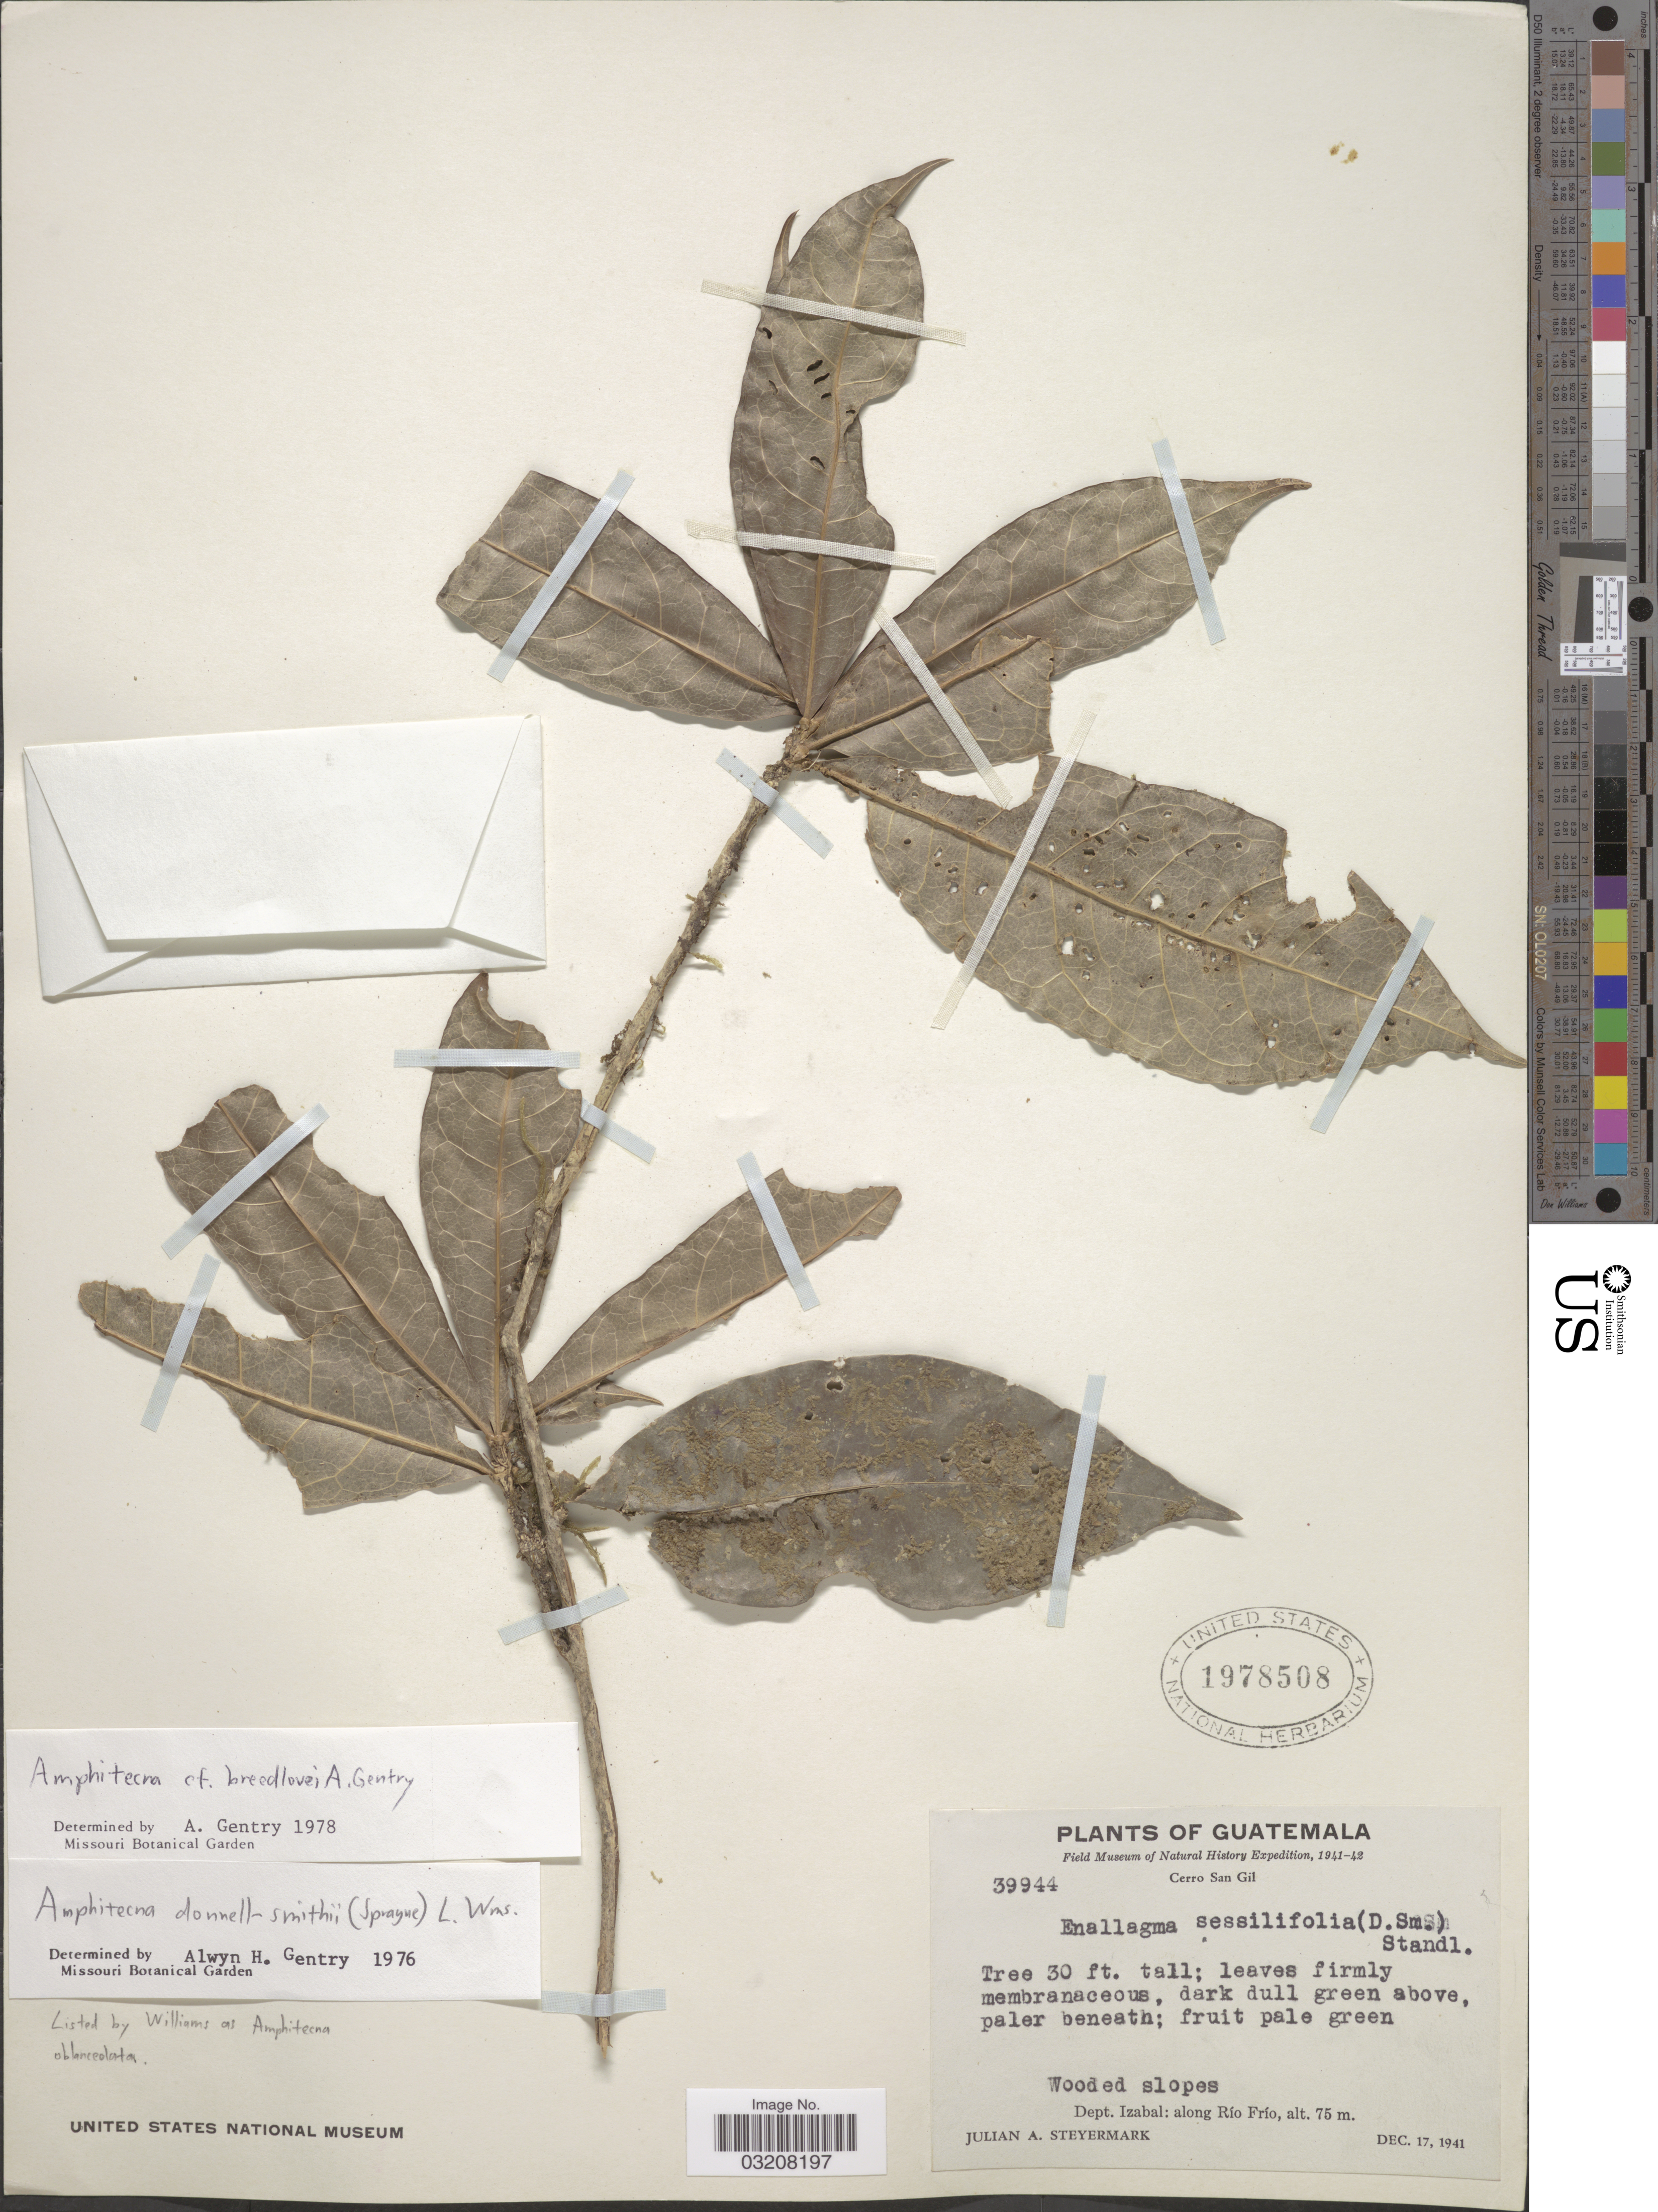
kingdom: Plantae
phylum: Tracheophyta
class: Magnoliopsida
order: Lamiales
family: Bignoniaceae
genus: Amphitecna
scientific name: Amphitecna breedlovei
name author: A.H. Gentry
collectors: J. Steyermark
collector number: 39944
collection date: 1941-12-17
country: Guatemala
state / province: Izabal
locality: Cerro San Gil. Dept. Izabal: along Río Frío.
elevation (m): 75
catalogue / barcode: US 1978508